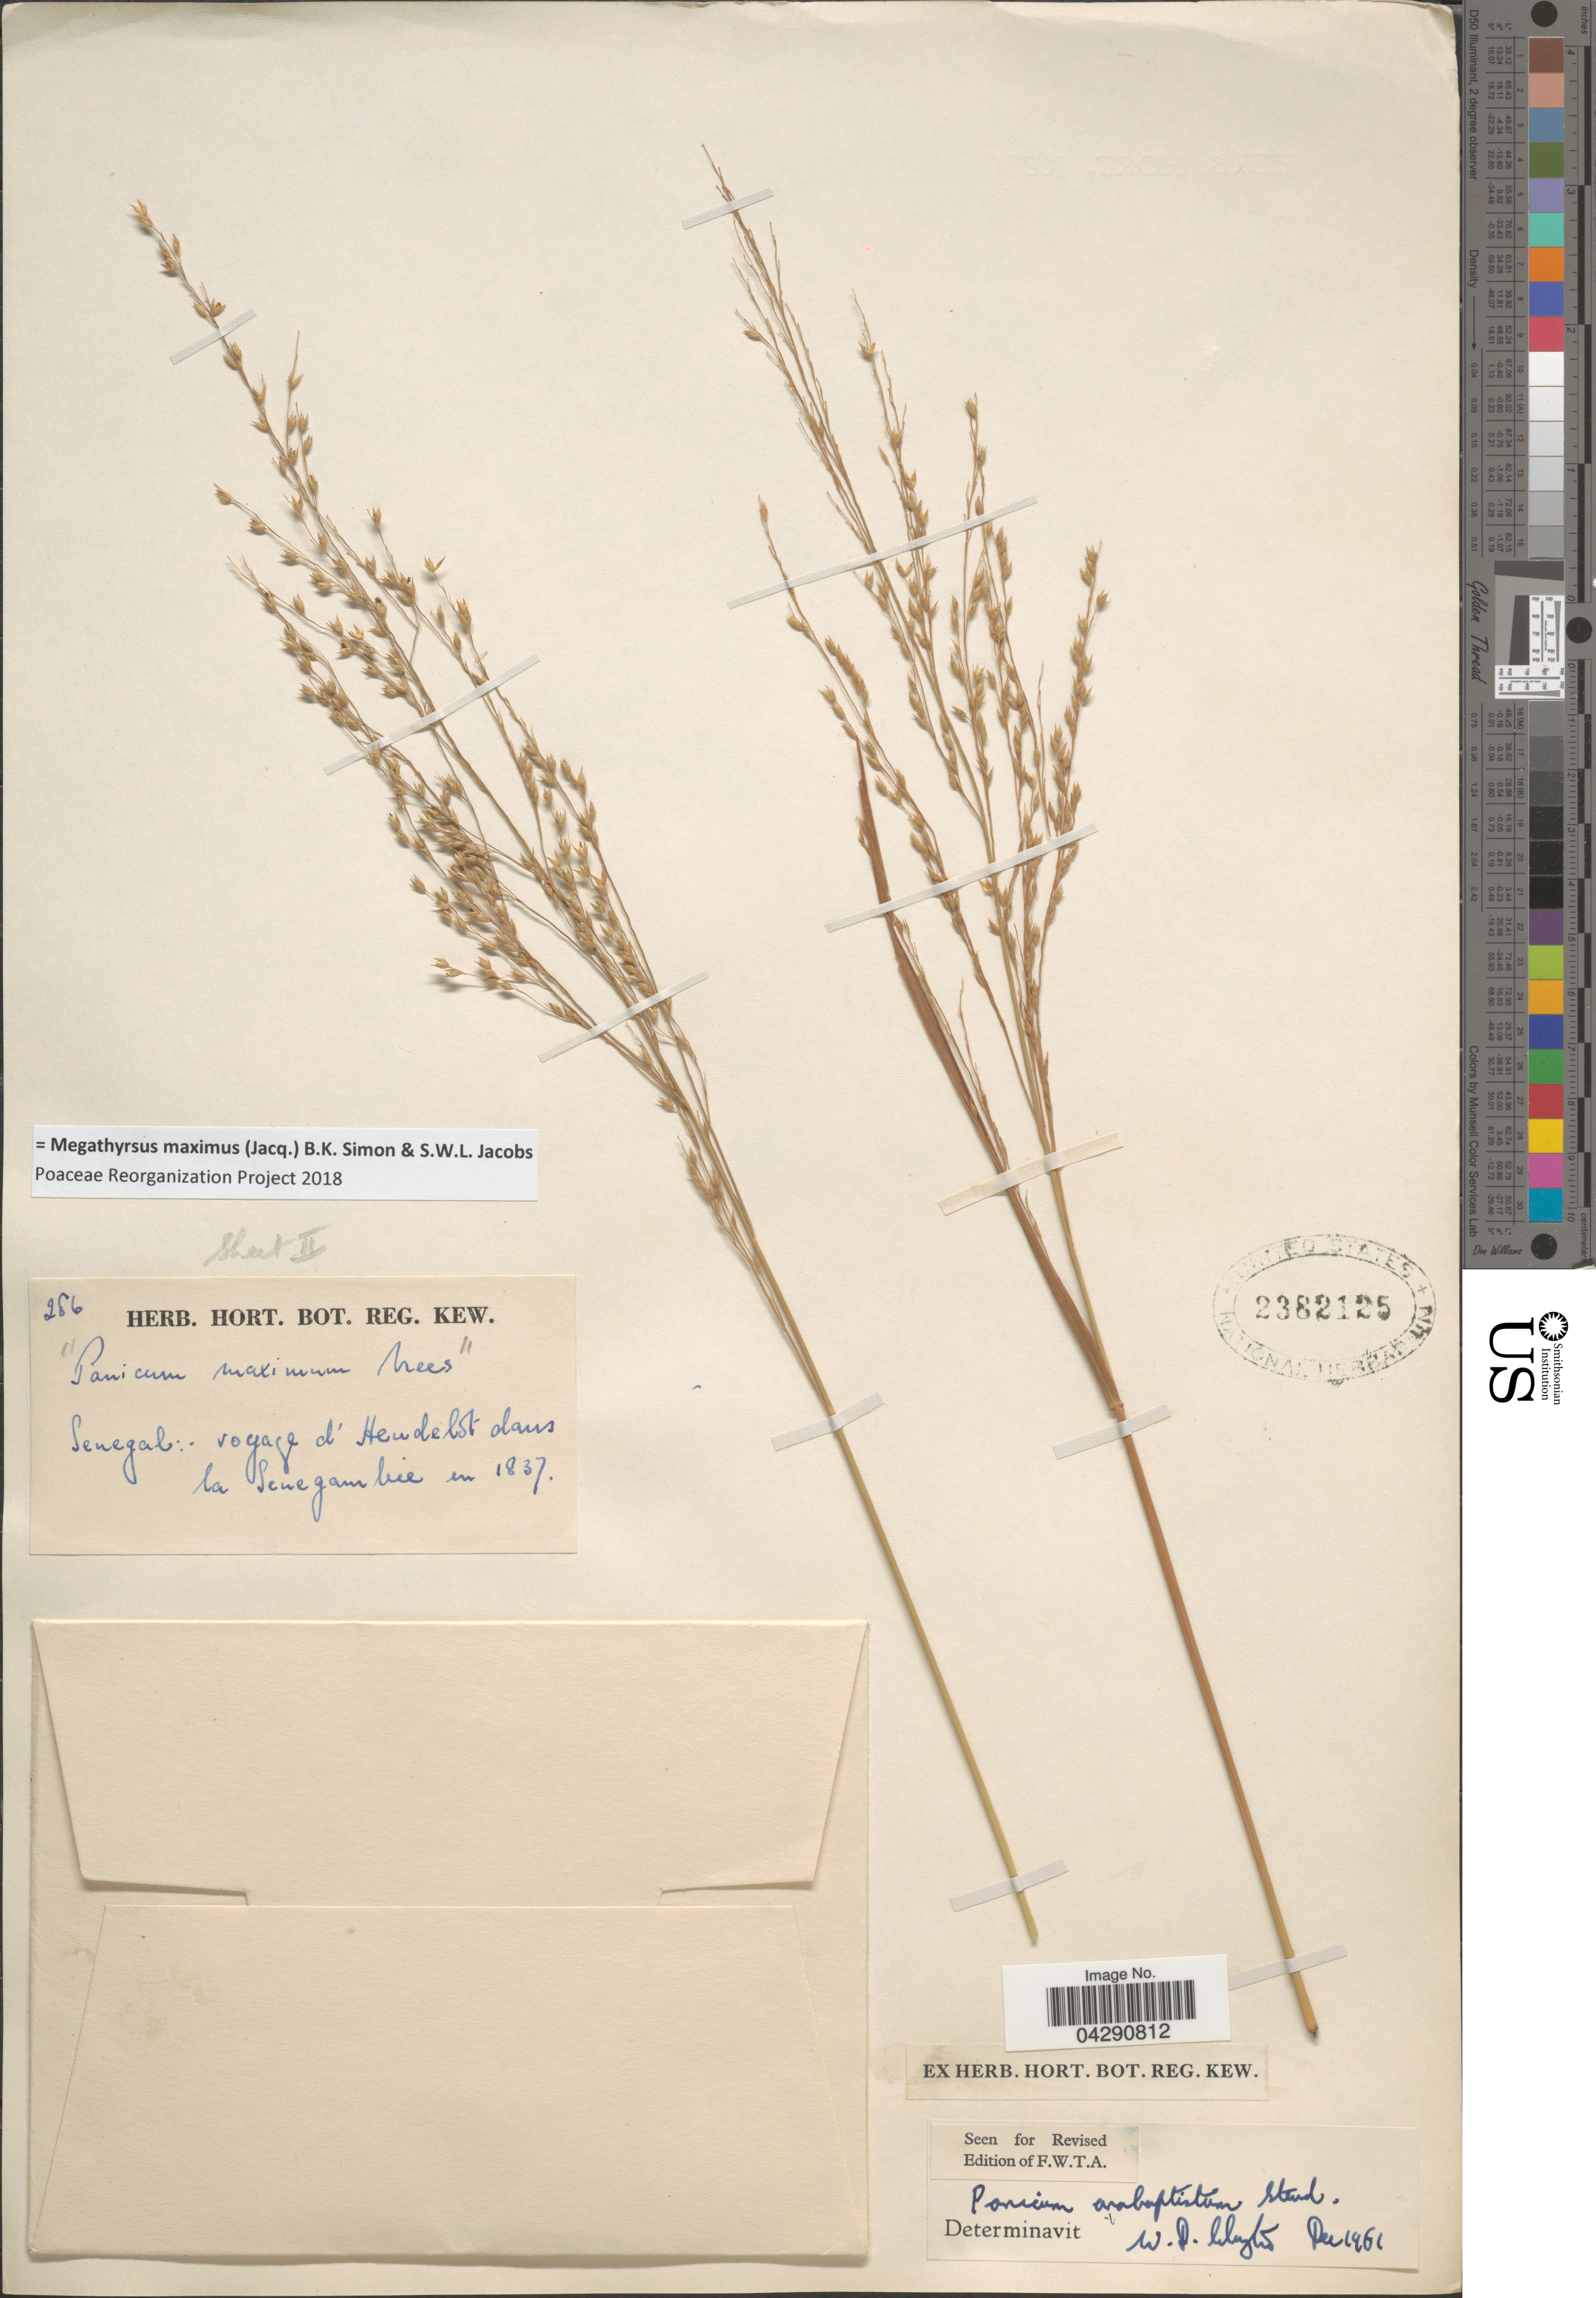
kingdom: Plantae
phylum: Tracheophyta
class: Liliopsida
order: Poales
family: Poaceae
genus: Megathyrsus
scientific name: Megathyrsus maximus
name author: (Jacq.) B.K. Simon & S.W.L. Jacobs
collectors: -. Hendelot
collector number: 286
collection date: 1837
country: Senegal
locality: Voyage d'Hendelot dans la Senegambie.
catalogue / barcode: US 2382125